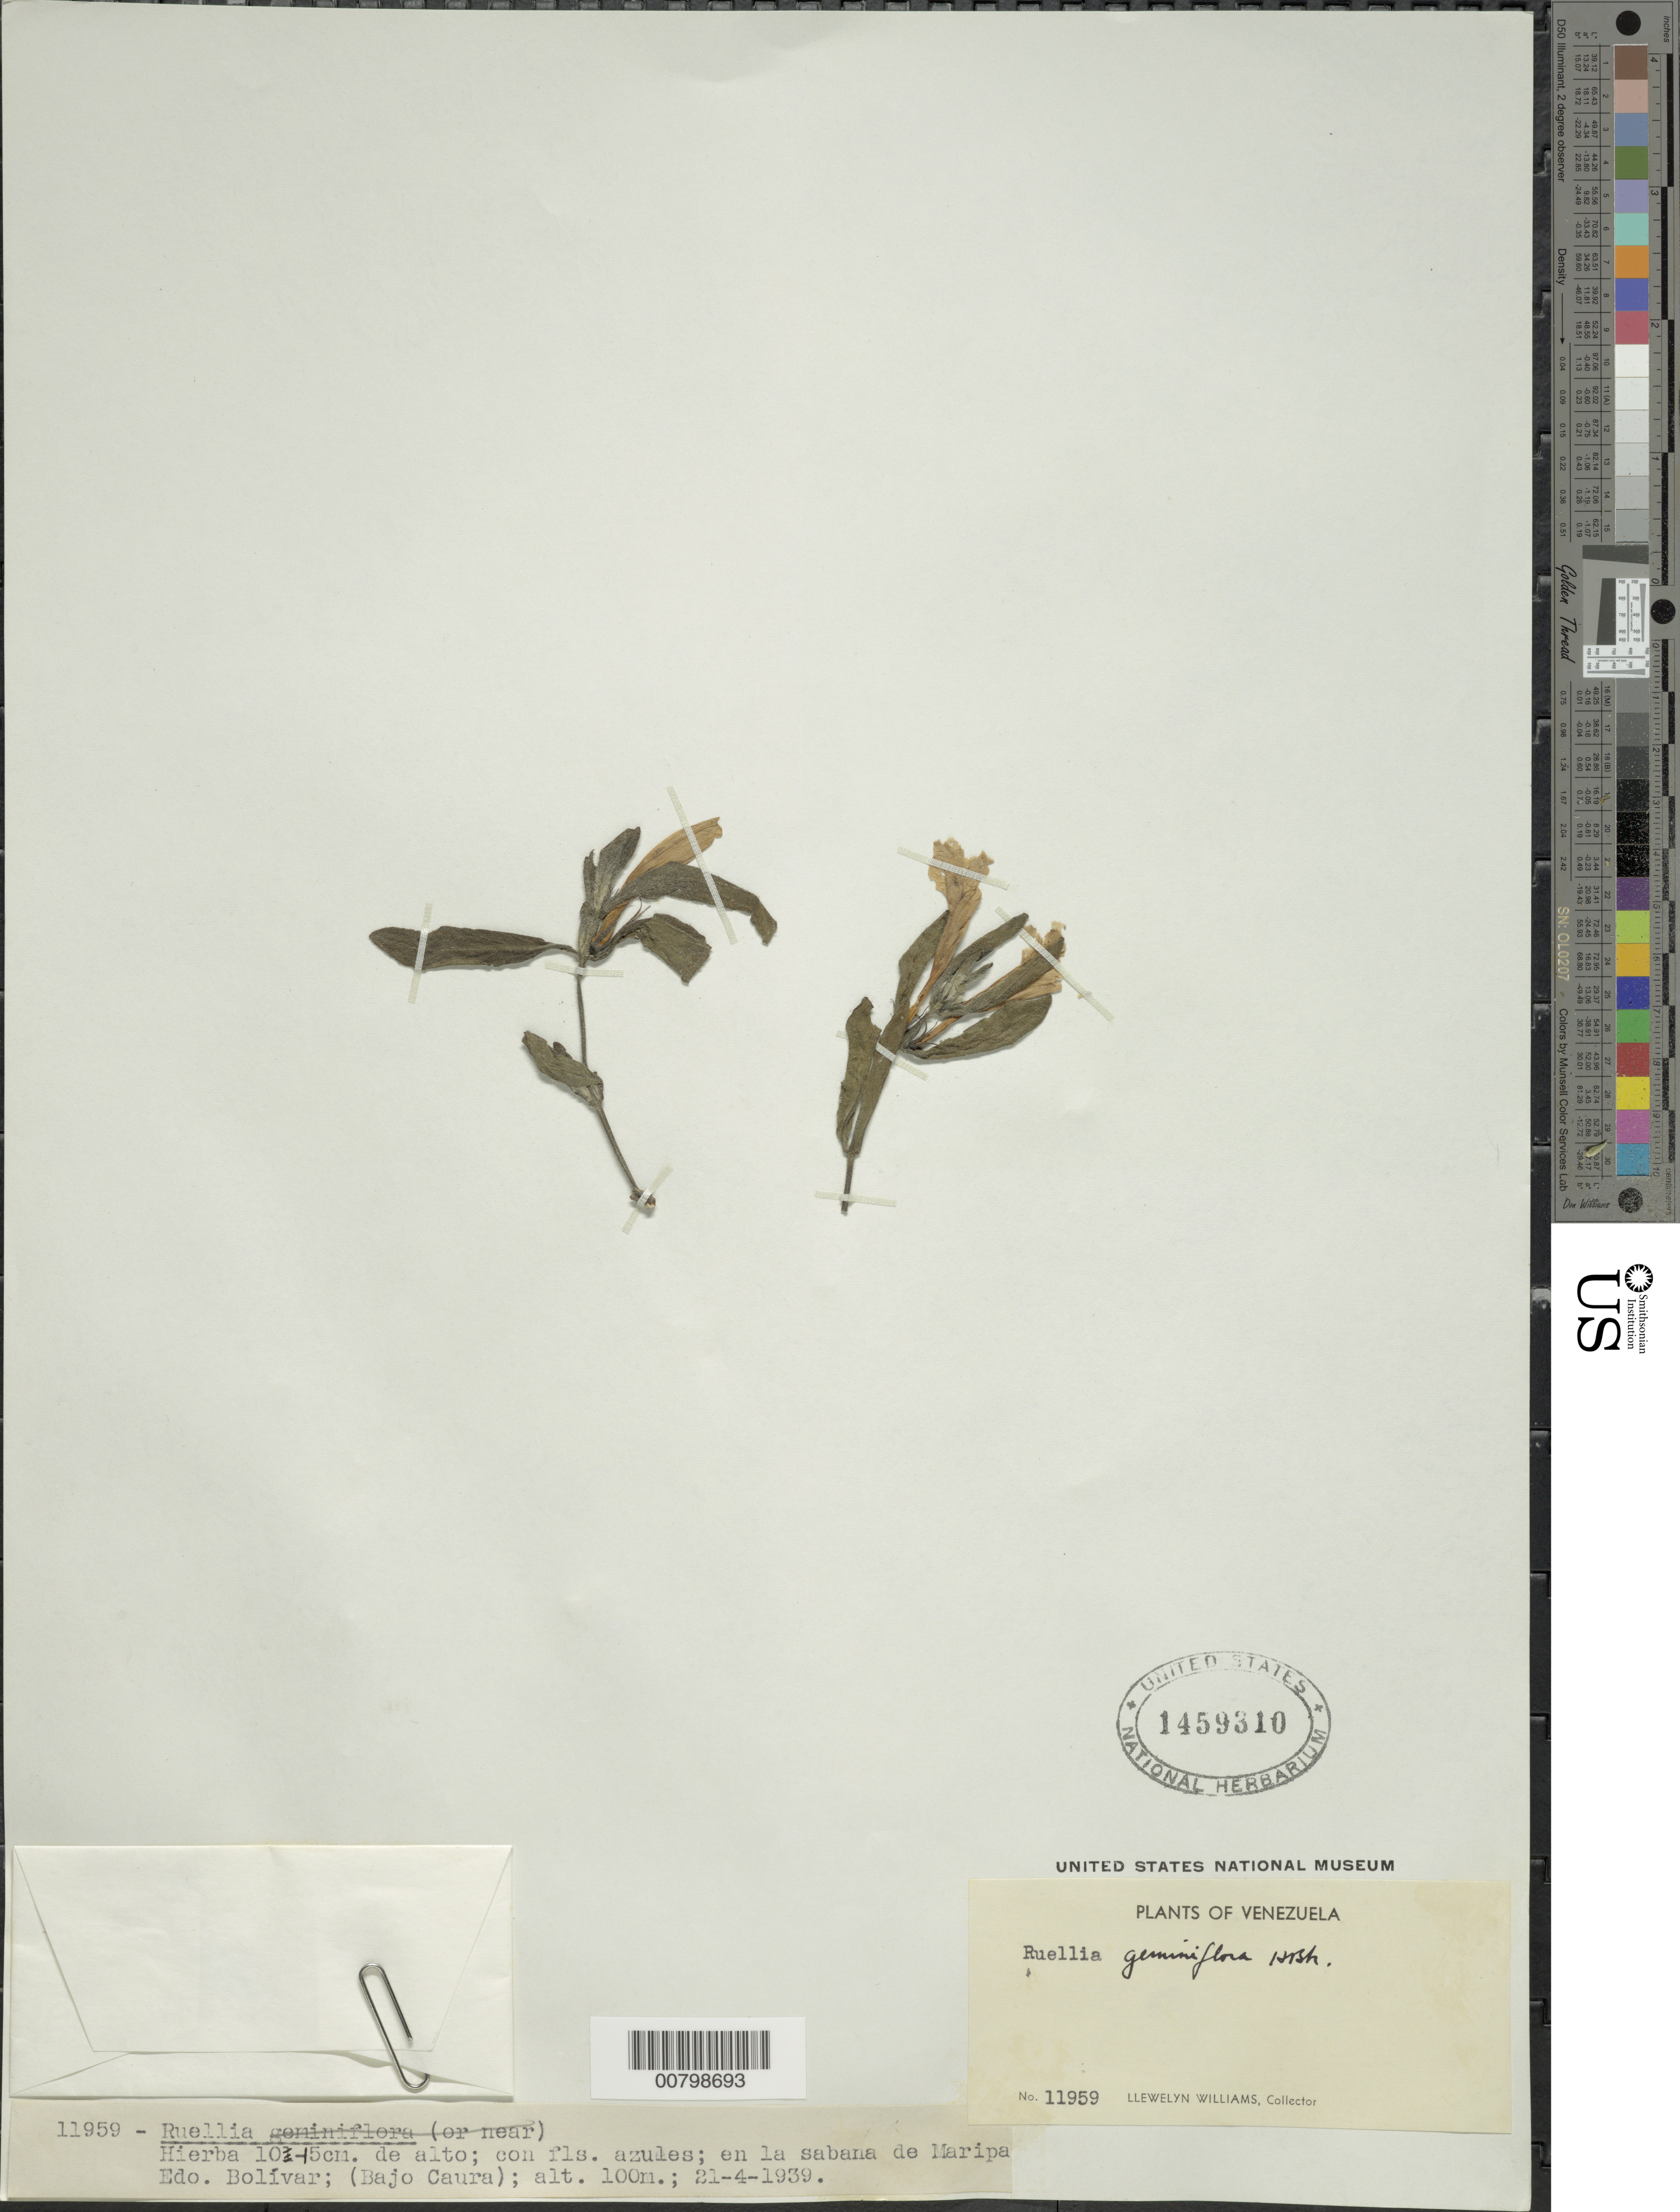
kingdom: Plantae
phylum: Tracheophyta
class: Magnoliopsida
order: Lamiales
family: Acanthaceae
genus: Ruellia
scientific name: Ruellia geminiflora var. angustifolia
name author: (Nees) Griseb.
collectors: Ll. Williams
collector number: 11959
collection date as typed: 21-Apr-39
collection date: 1939-04-21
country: Venezuela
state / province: Bolívar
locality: Maripa, Bajo Caura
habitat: Savanna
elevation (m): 100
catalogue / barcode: US 1459310